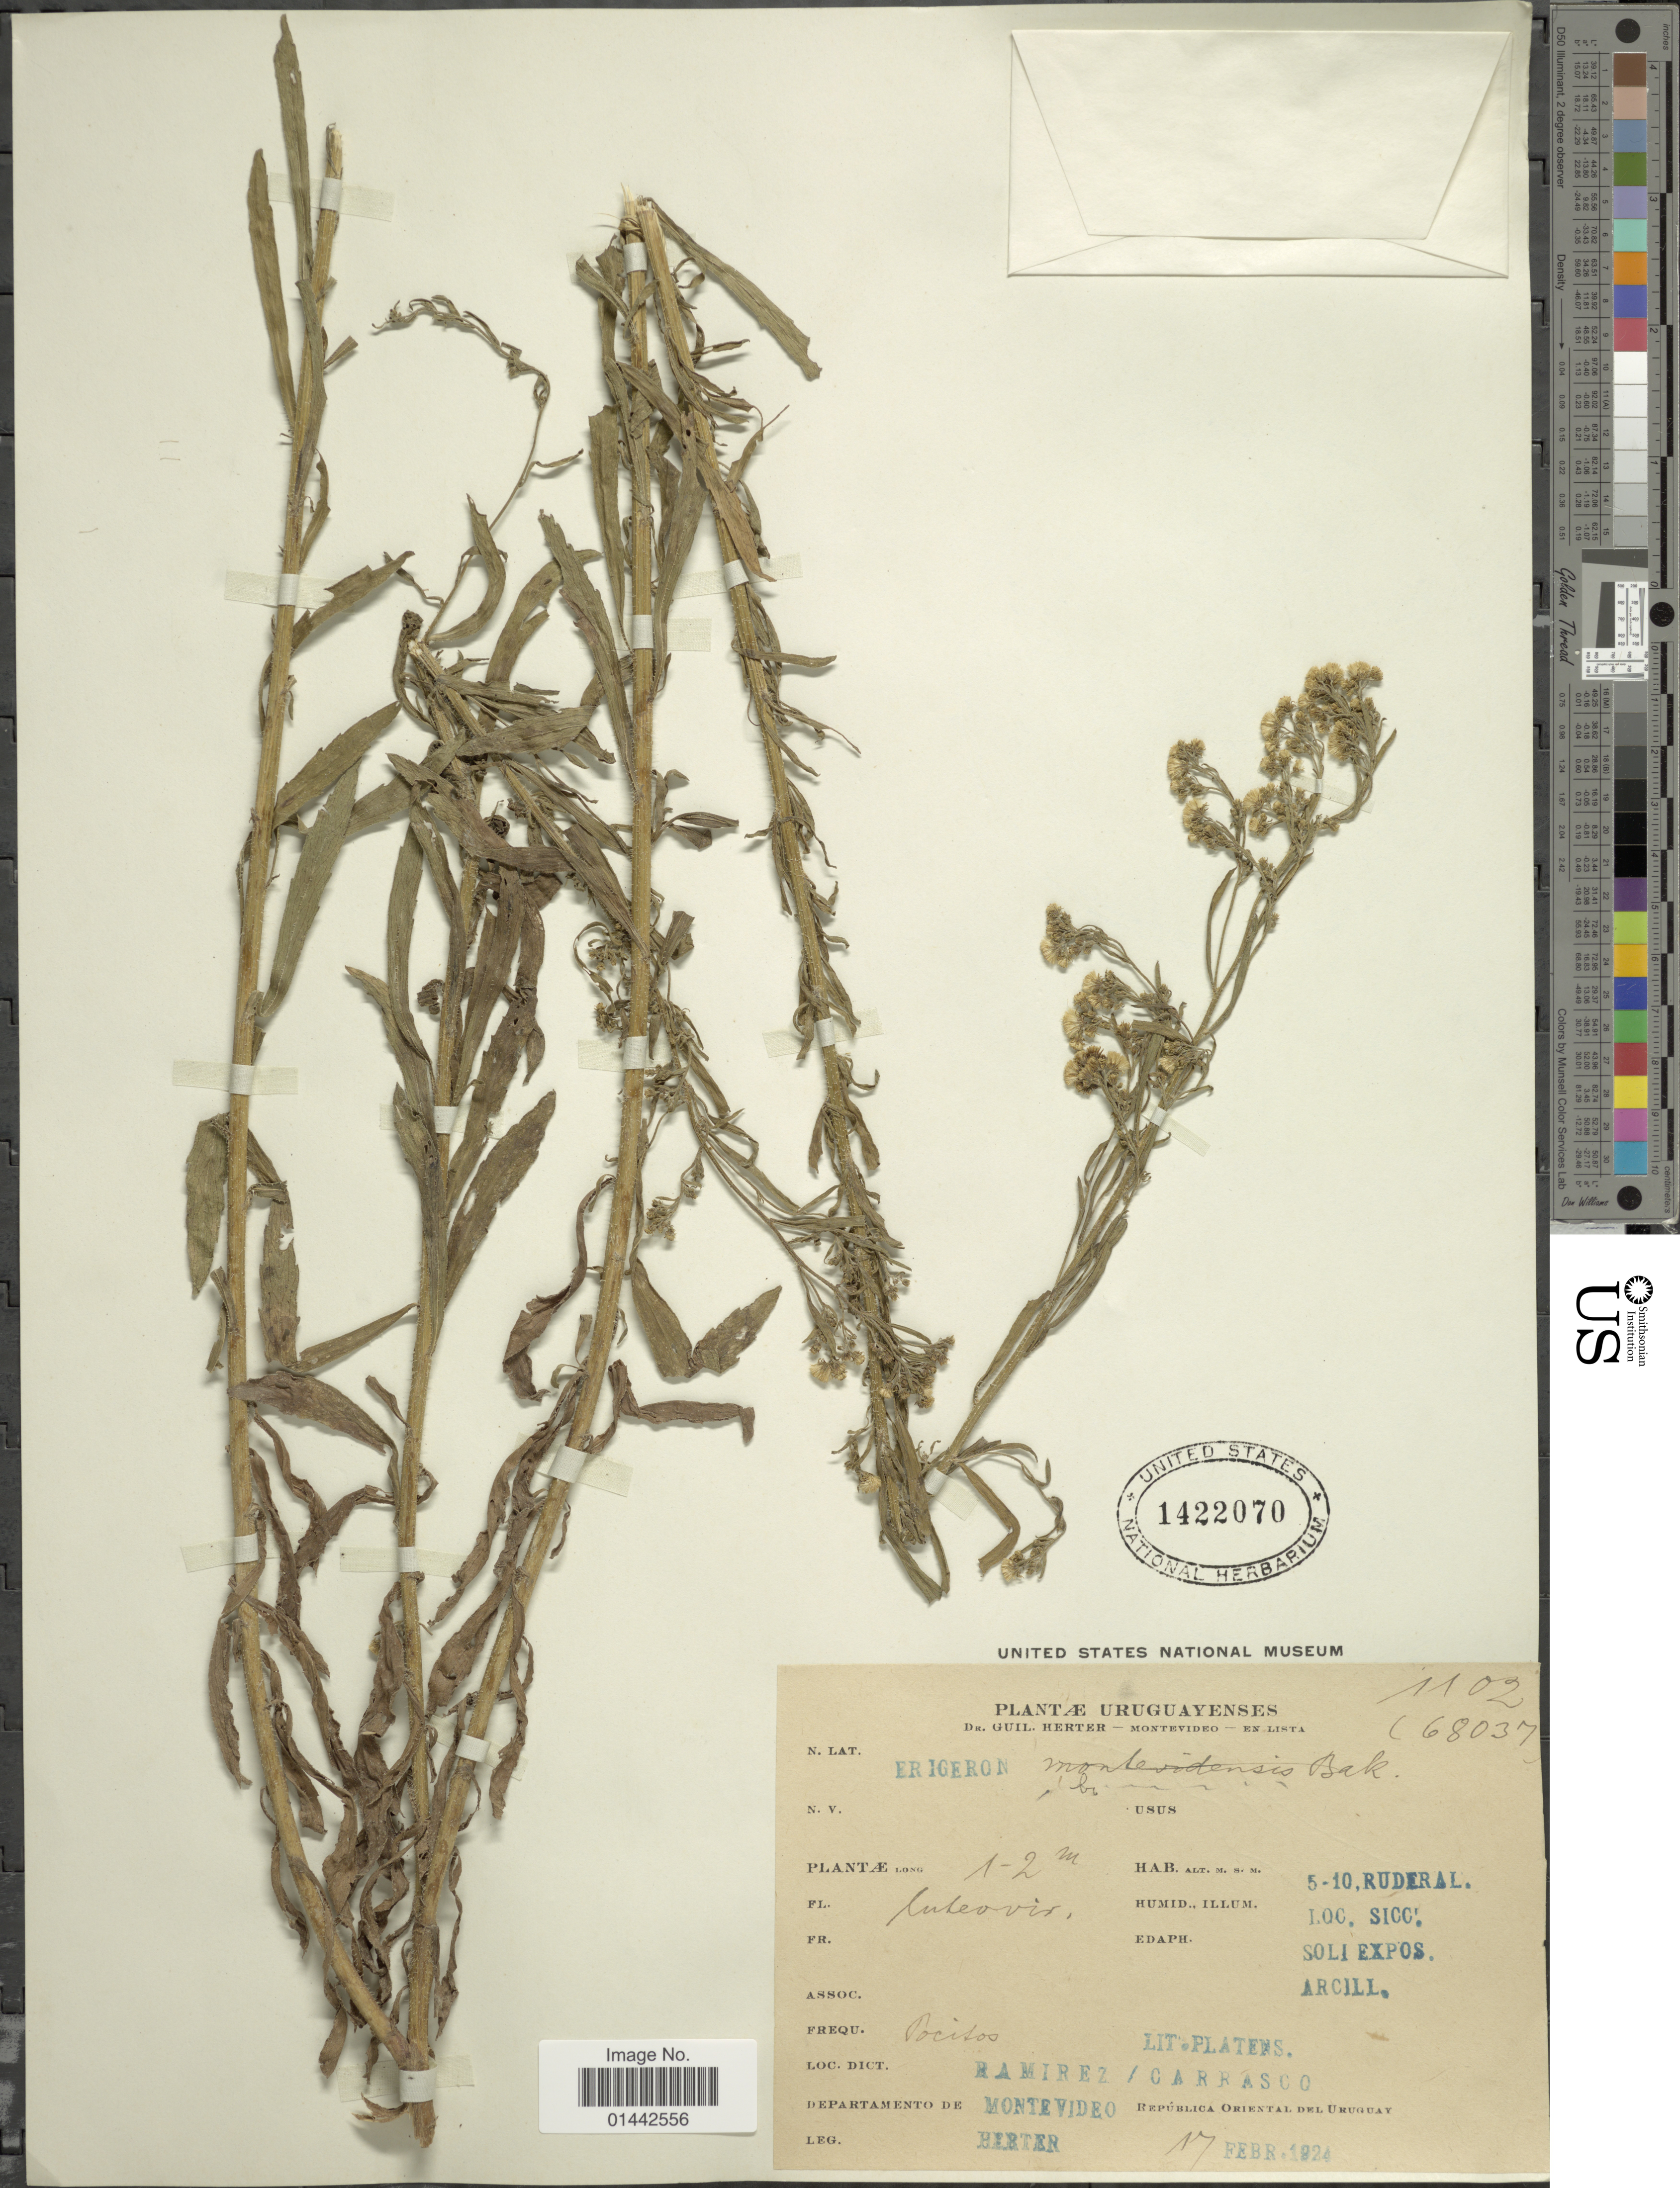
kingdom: Plantae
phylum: Tracheophyta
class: Magnoliopsida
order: Asterales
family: Asteraceae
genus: Erigeron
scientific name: Erigeron sp.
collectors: W. G. Herter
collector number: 1102 (68037)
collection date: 1924-02-17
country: Uruguay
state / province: Montevideo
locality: Ramirez/Carrasco.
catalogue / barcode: US 1422070